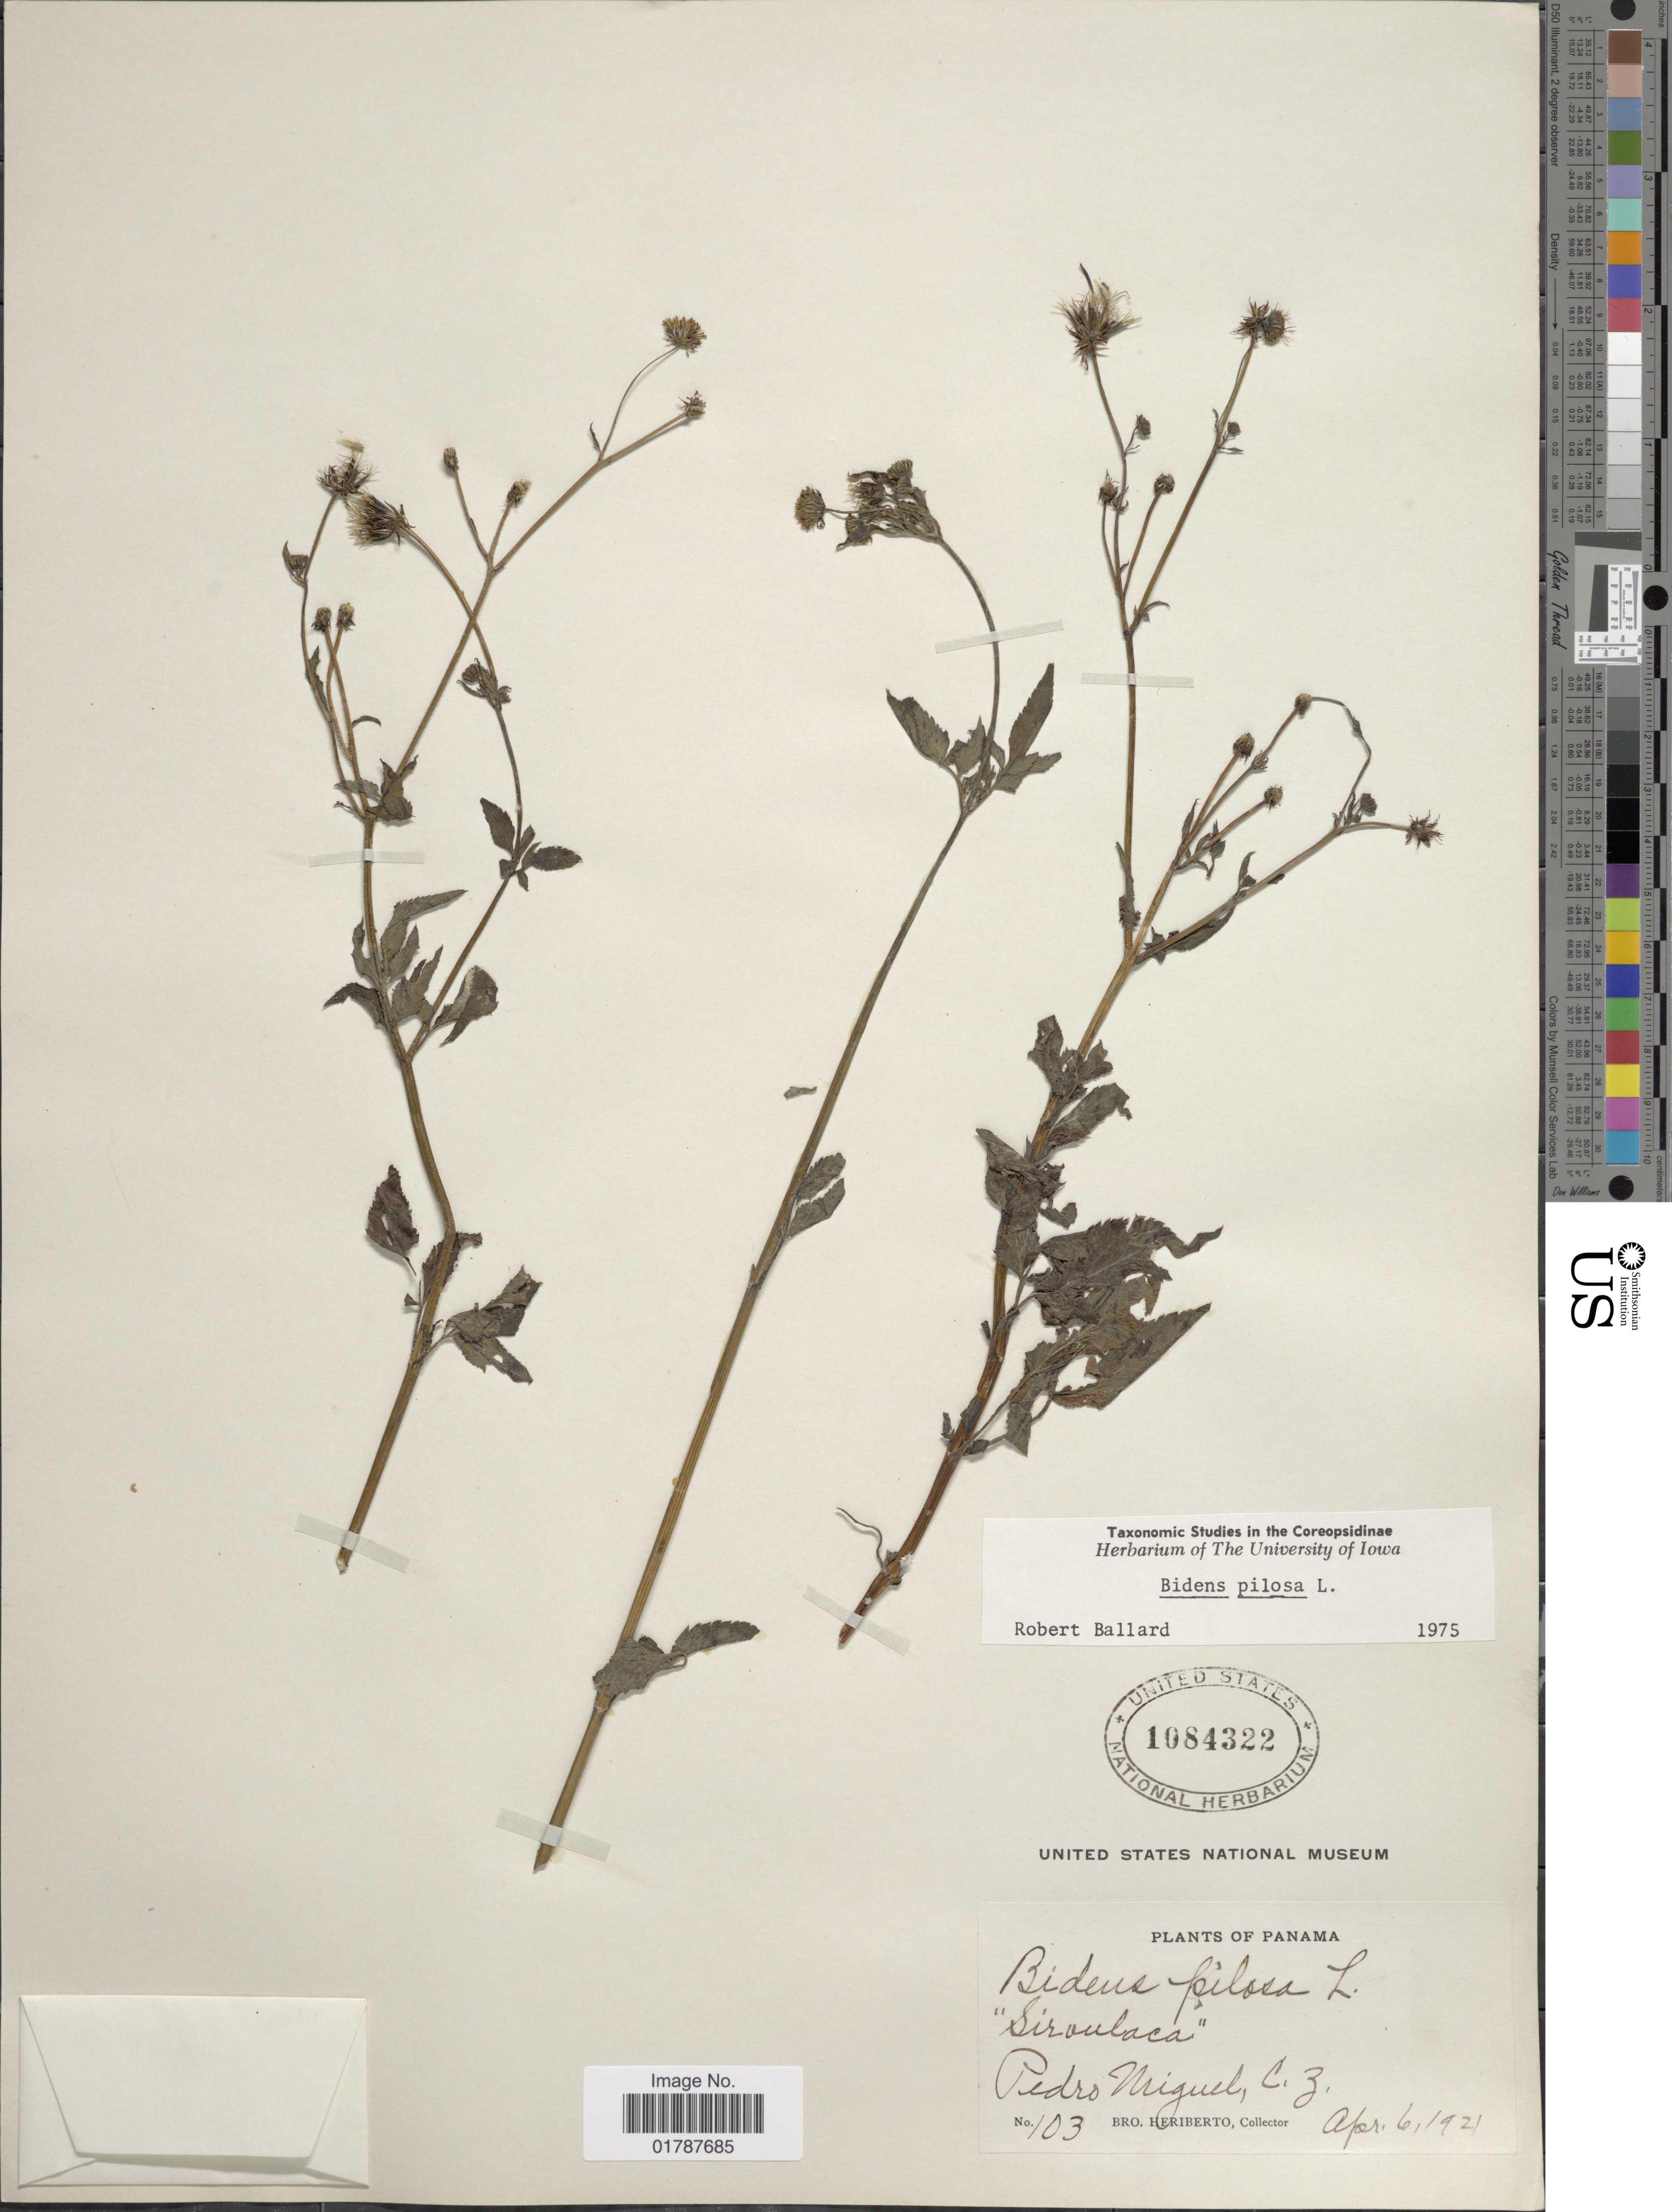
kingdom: Plantae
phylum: Tracheophyta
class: Magnoliopsida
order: Asterales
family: Asteraceae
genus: Bidens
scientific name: Bidens pilosa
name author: L.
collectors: B. Heriberto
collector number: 103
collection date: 1921-04-06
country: Panama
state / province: Colón / Panamá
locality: Pedro Miguel, C. Z.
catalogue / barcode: US 1084322